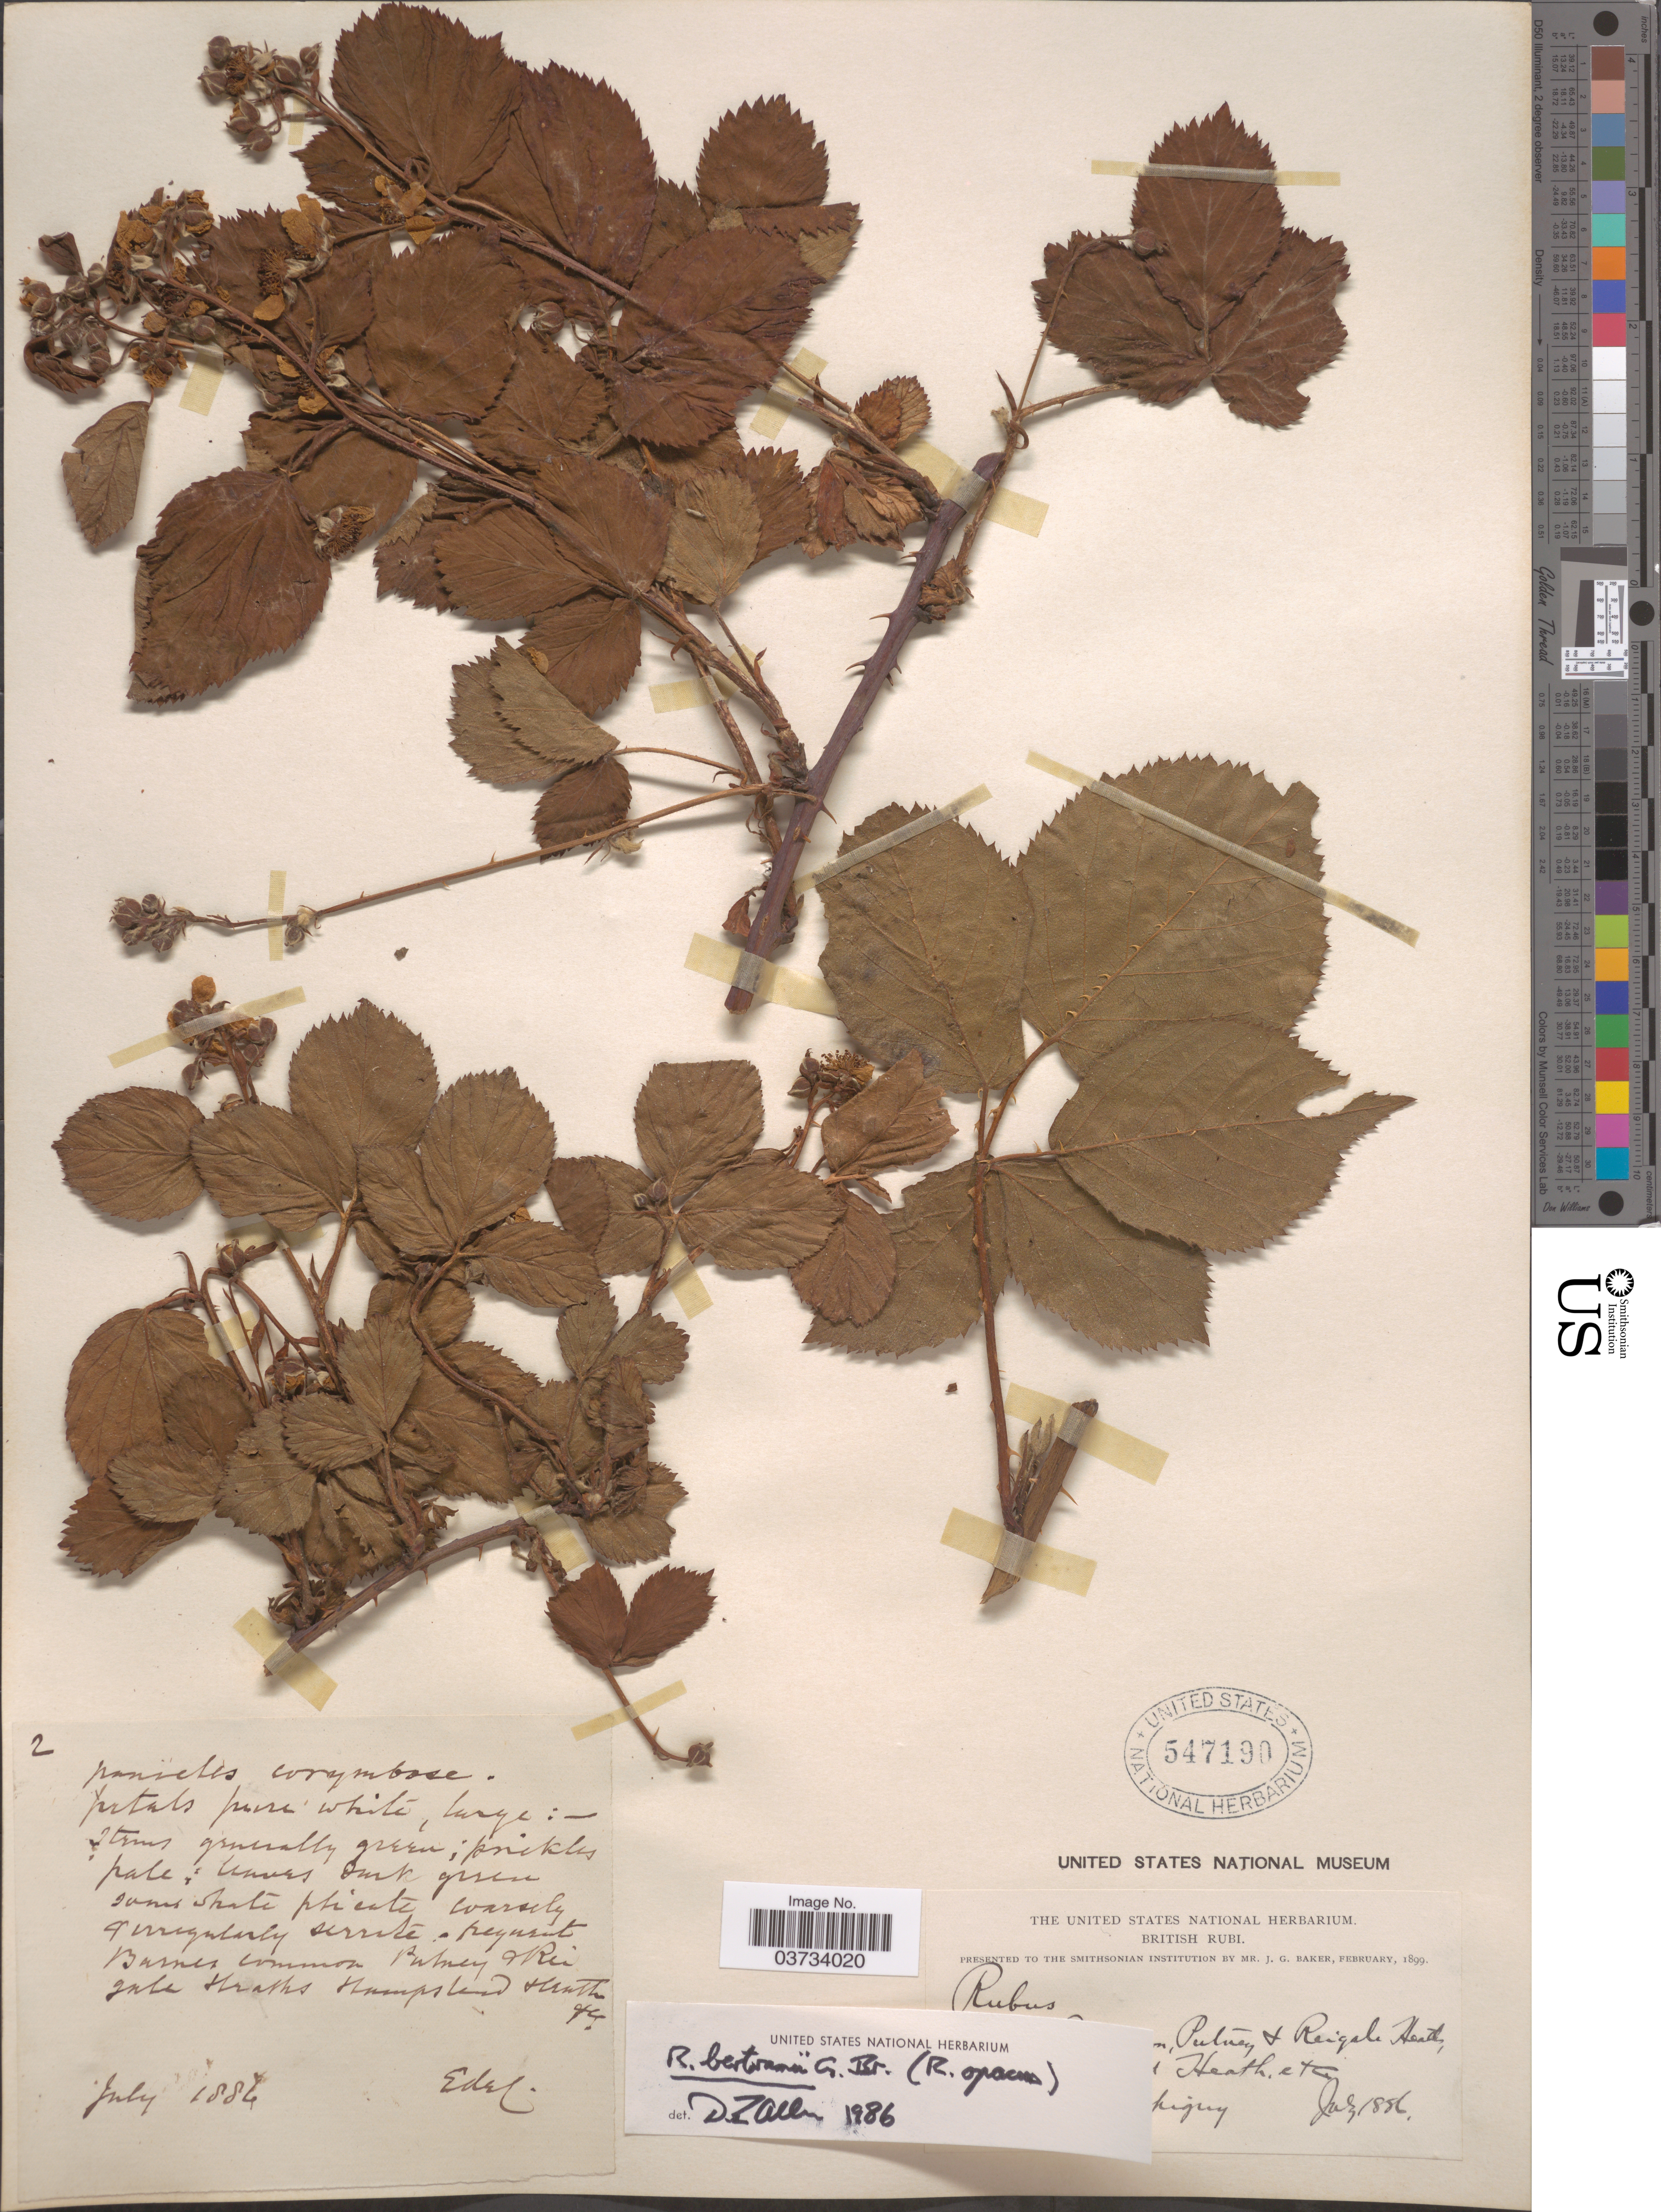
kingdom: Plantae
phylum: Tracheophyta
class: Magnoliopsida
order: Rosales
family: Rosaceae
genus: Rubus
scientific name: Rubus bertramii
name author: G. Braun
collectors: E. de Crespigny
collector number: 2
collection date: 1886-07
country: United Kingdom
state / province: England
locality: Putney & Reigate Heath Hampstead Heath etc.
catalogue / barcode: US 547190